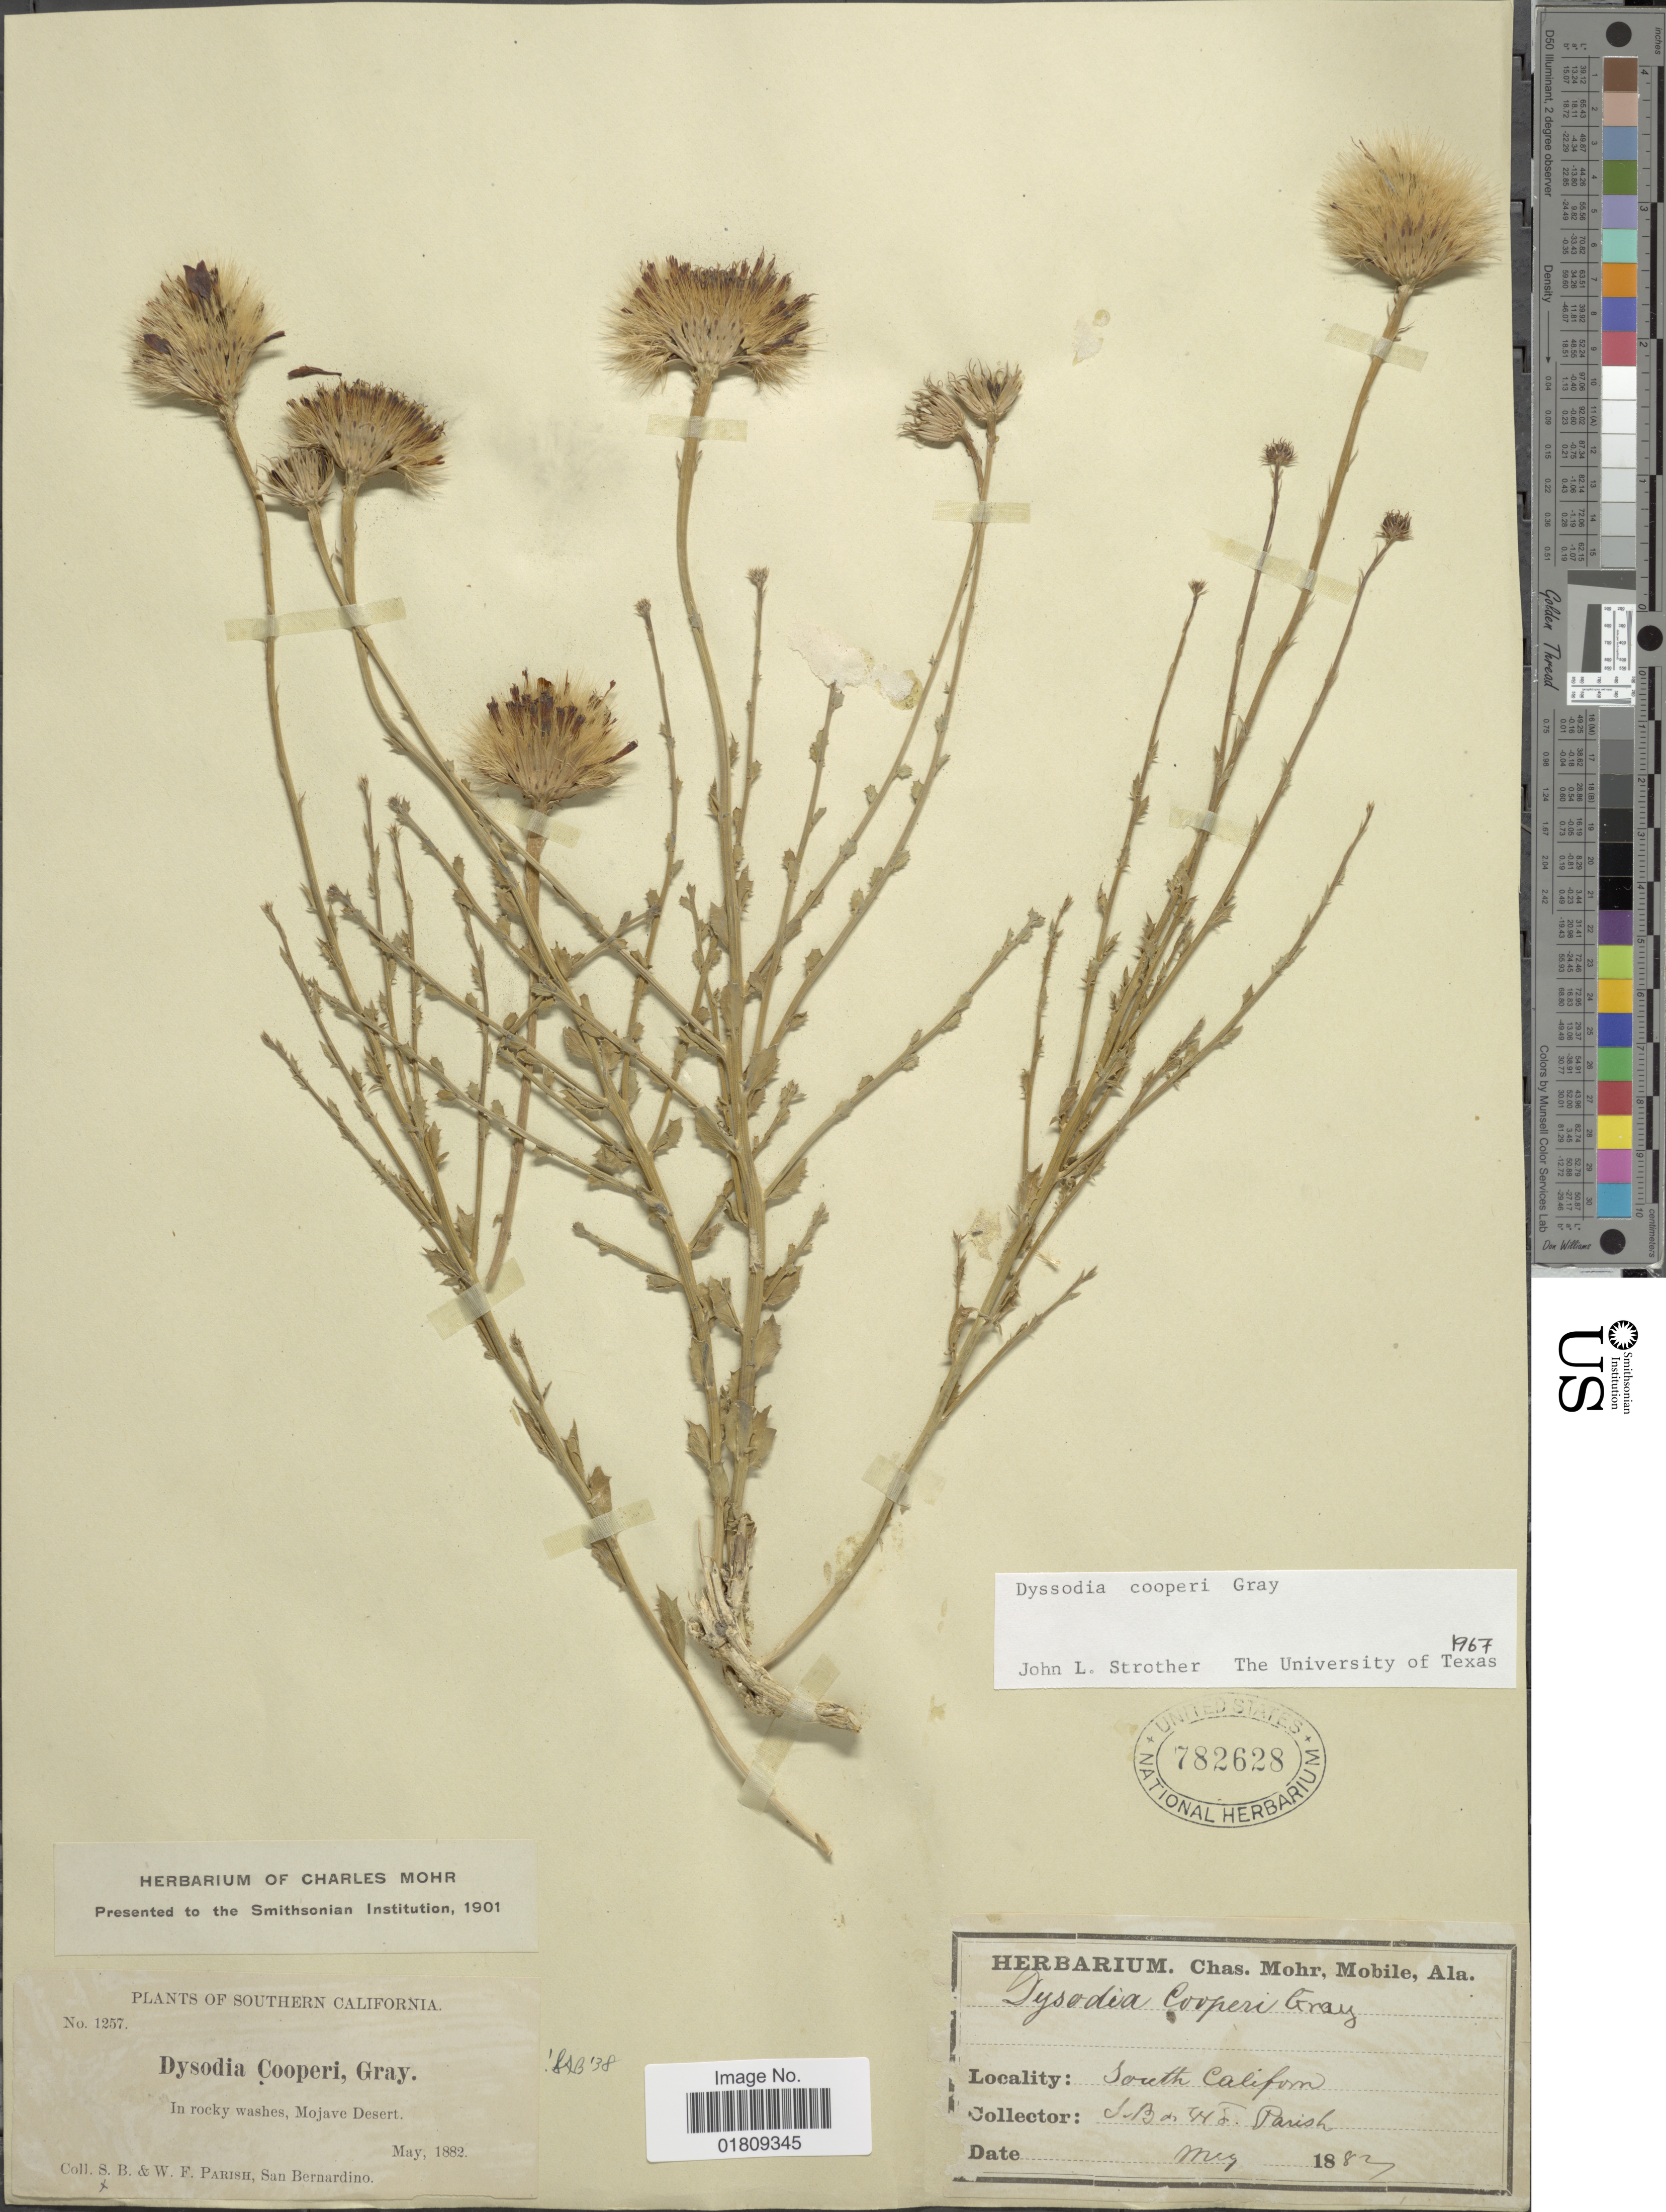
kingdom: Plantae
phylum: Tracheophyta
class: Magnoliopsida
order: Asterales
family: Asteraceae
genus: Dyssodia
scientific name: Dyssodia cooperi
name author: A. Gray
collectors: S. B. Parish & W. F. Parish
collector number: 1257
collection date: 1882-05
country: United States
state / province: California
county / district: San Bernardino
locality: Southern California, Mojave Desert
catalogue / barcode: US 782628